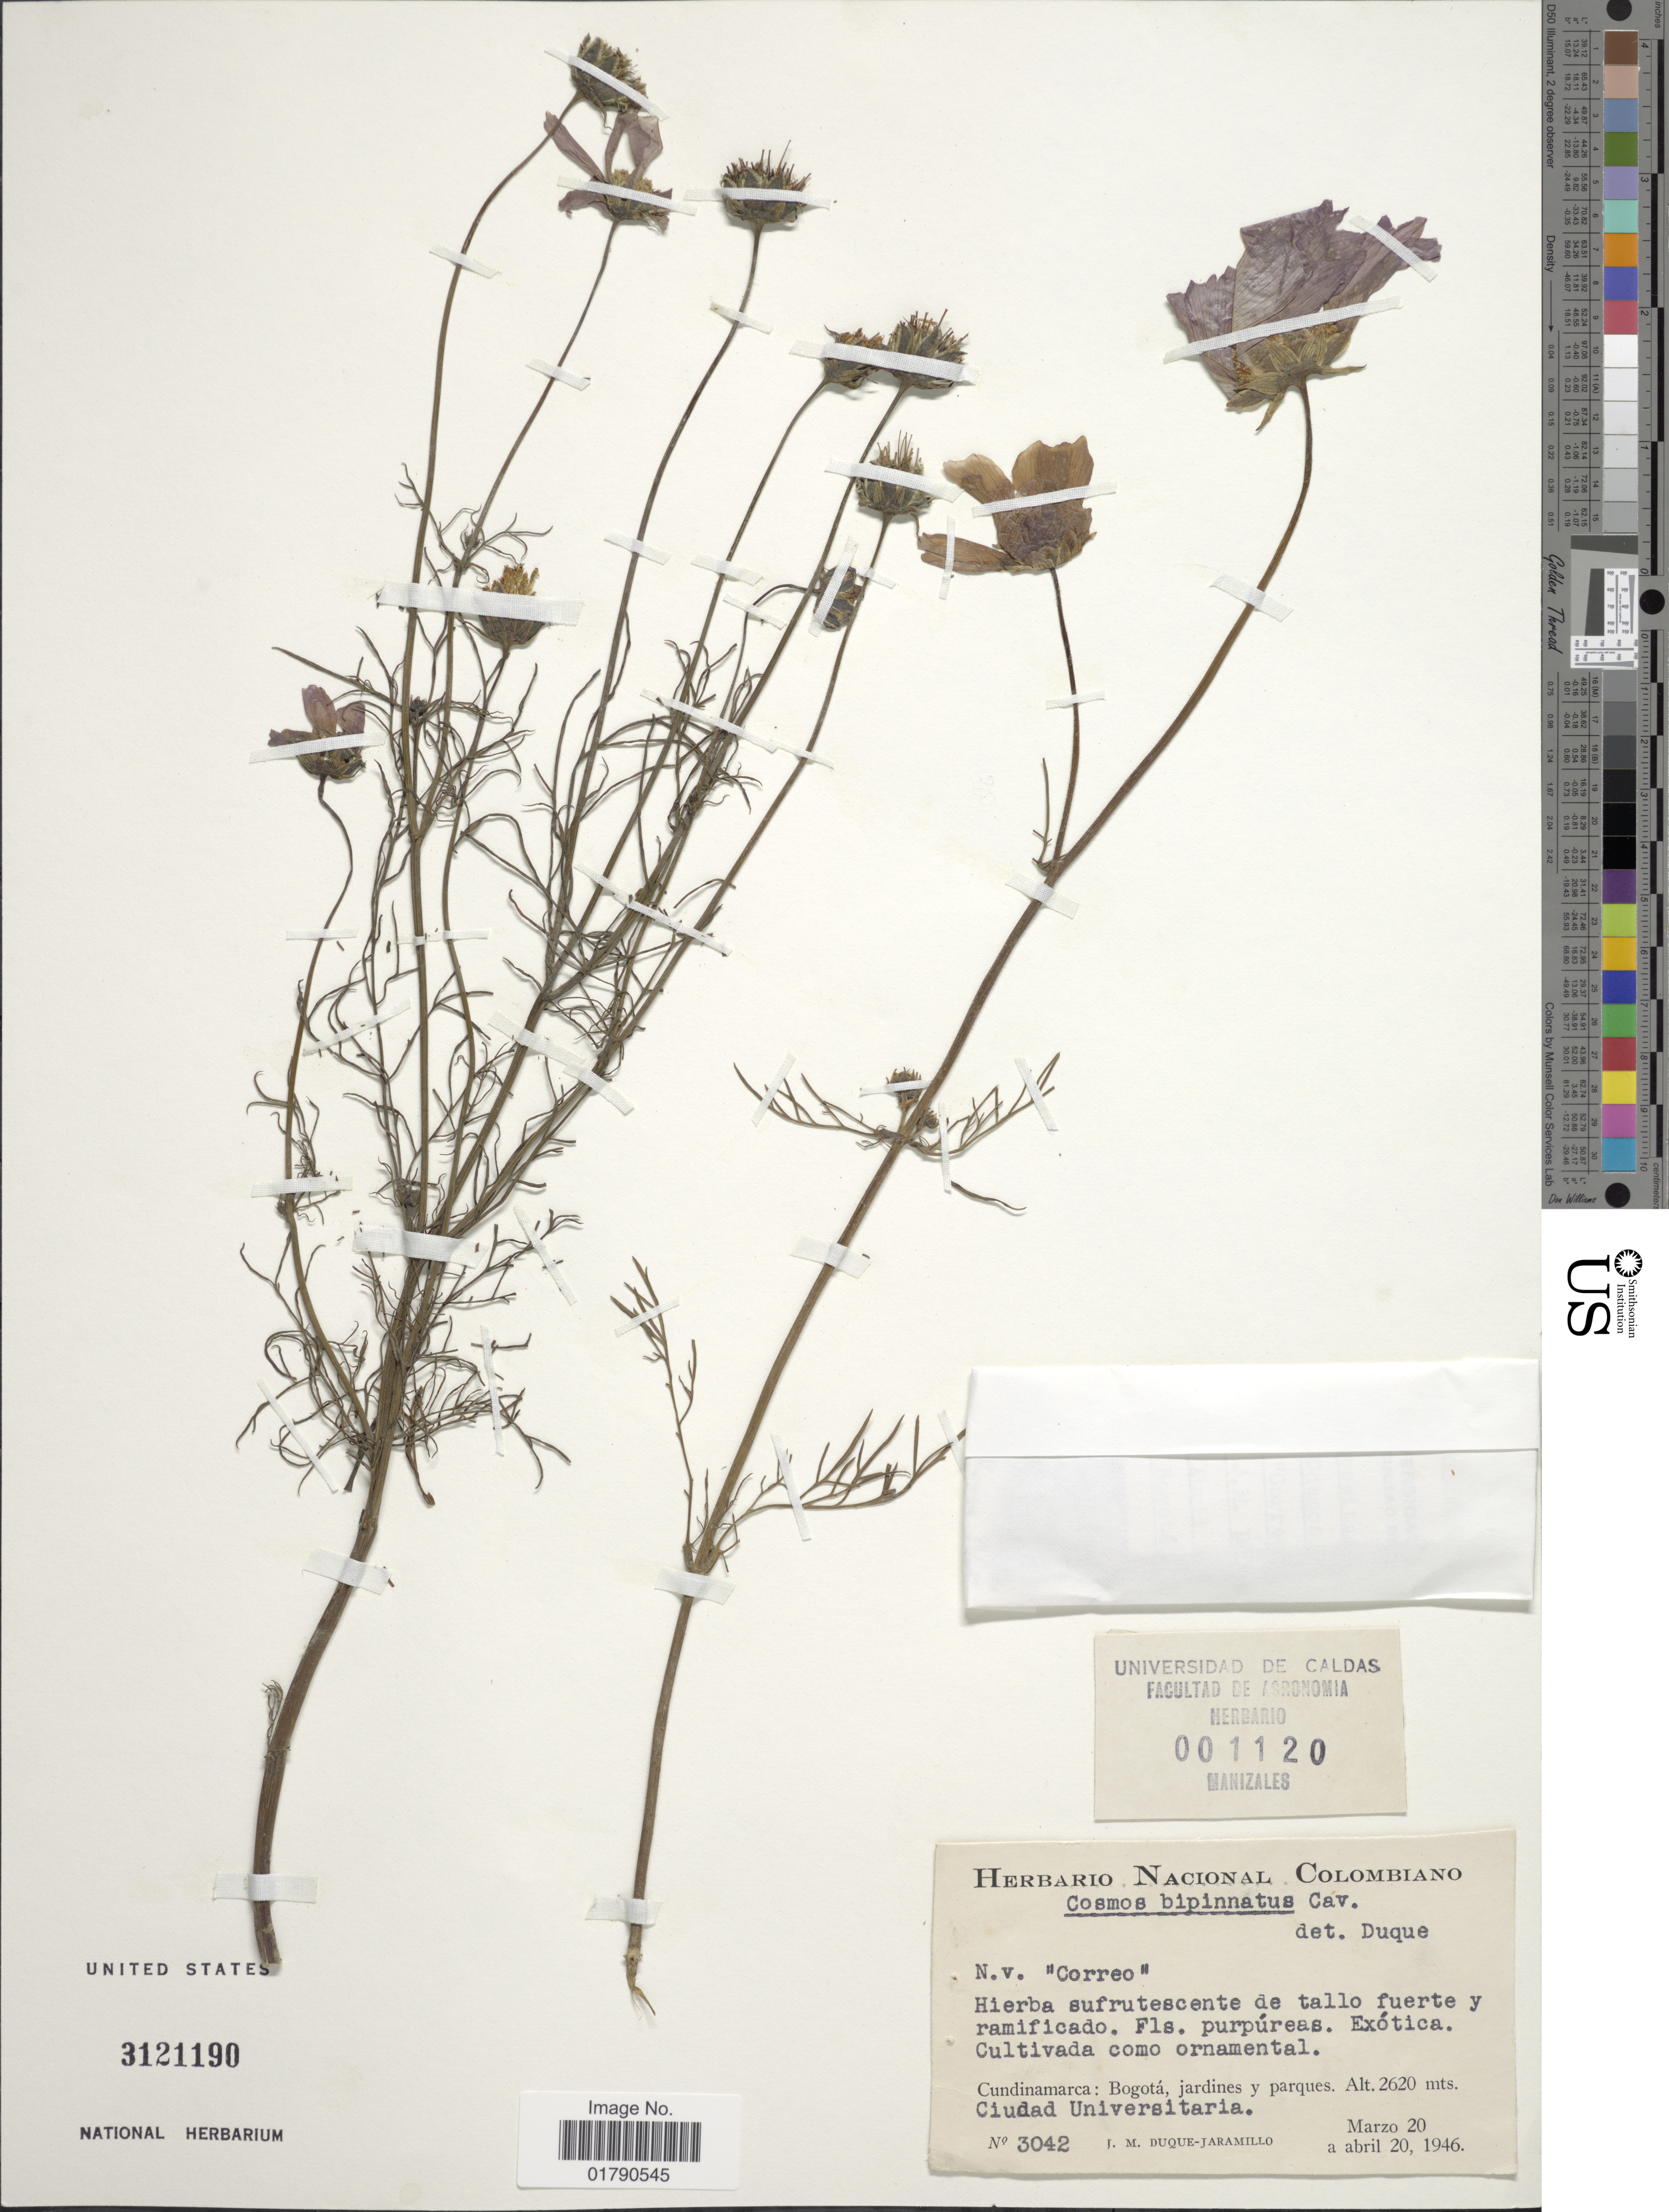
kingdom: Plantae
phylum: Tracheophyta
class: Magnoliopsida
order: Asterales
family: Asteraceae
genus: Cosmos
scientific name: Cosmos bipinnatus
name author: Cav.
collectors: J. M. Duque Jaramillo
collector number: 3042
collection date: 1946-03-20/1946-04-20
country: Colombia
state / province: Cundinamarca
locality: Bogota, jardines y parques, Ciudad Universitaria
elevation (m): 2620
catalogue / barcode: US 3121190